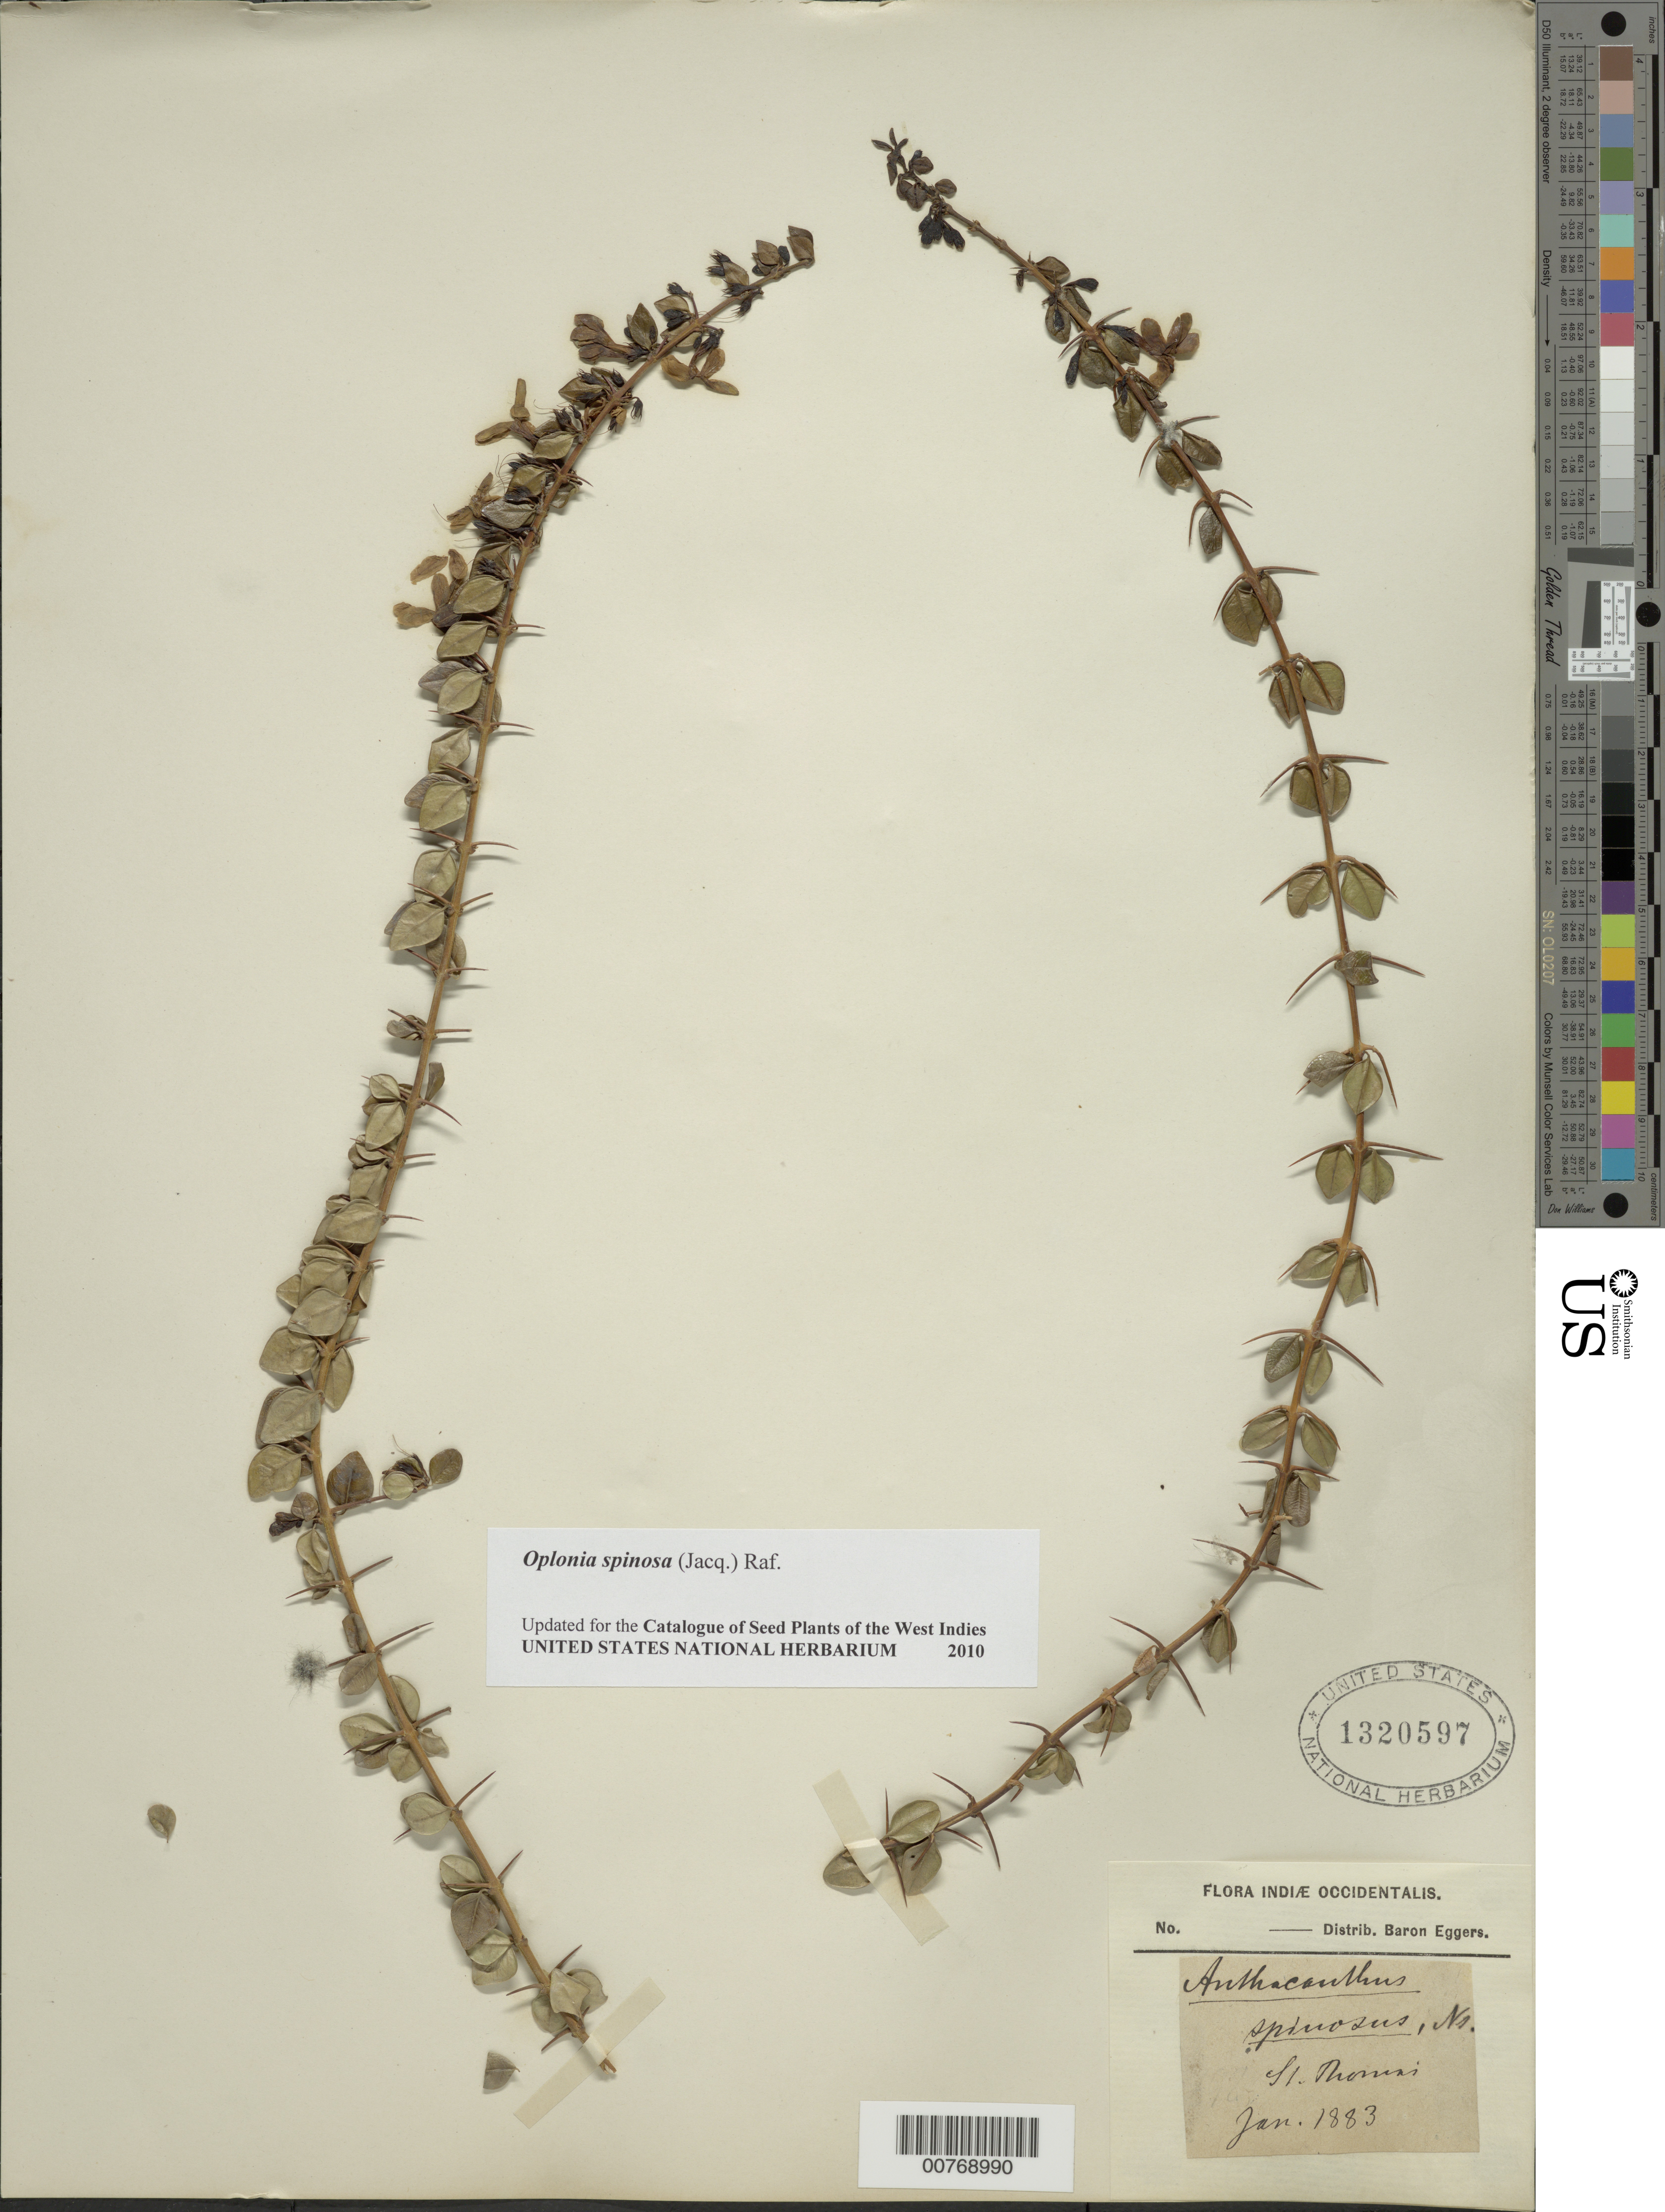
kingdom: Plantae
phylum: Tracheophyta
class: Magnoliopsida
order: Lamiales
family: Acanthaceae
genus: Oplonia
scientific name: Oplonia spinosa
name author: Raf.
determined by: Acevedo-Rodríguez, P., (BOT), Smithsonian Institution - National Museum of Natural History (UNITED STATES)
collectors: H. F. A. von Eggers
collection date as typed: Jan 1883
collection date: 1883-01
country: U.S. Virgin Islands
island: St. Thomas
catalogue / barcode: US 1320597